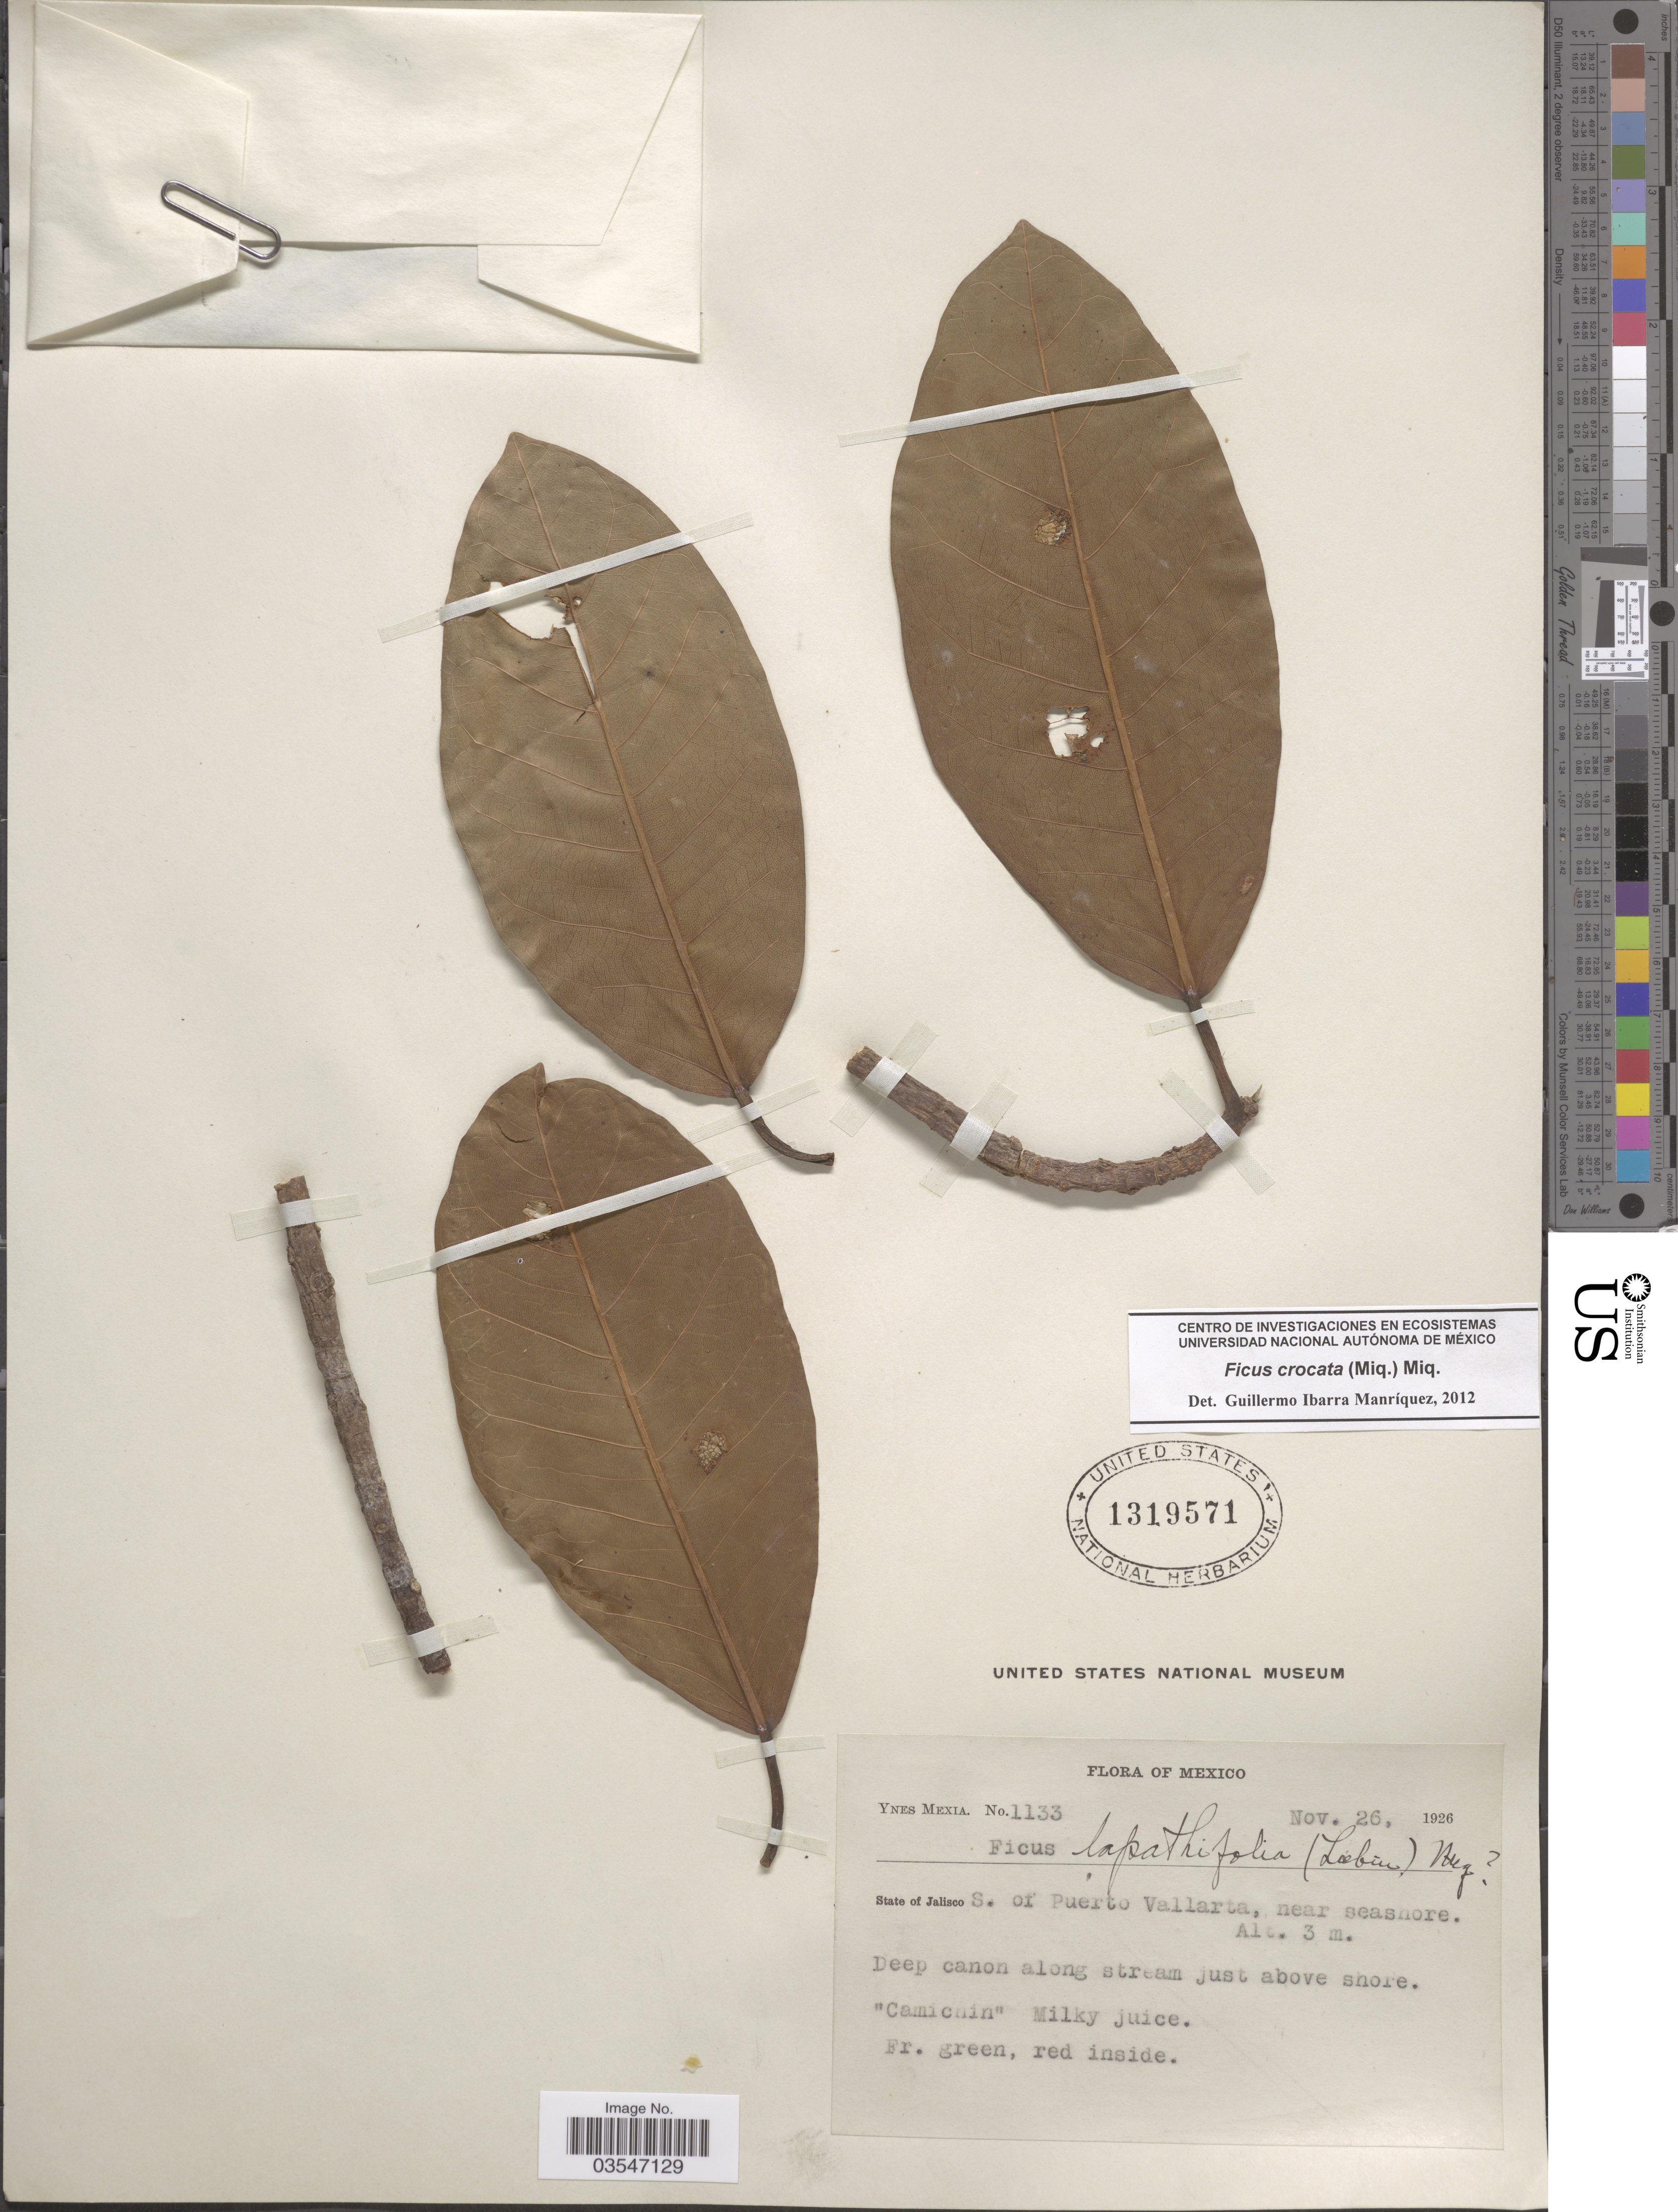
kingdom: Plantae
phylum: Tracheophyta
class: Magnoliopsida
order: Rosales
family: Moraceae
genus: Ficus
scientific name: Ficus crocata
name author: (Miq.) Miq.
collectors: Y. Mexia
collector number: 1133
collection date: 1926-11-26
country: Mexico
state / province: Jalisco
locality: S. of Puerto Vallarta, near seashore. Deep canon along stream just above shore.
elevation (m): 3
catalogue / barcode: US 1319571